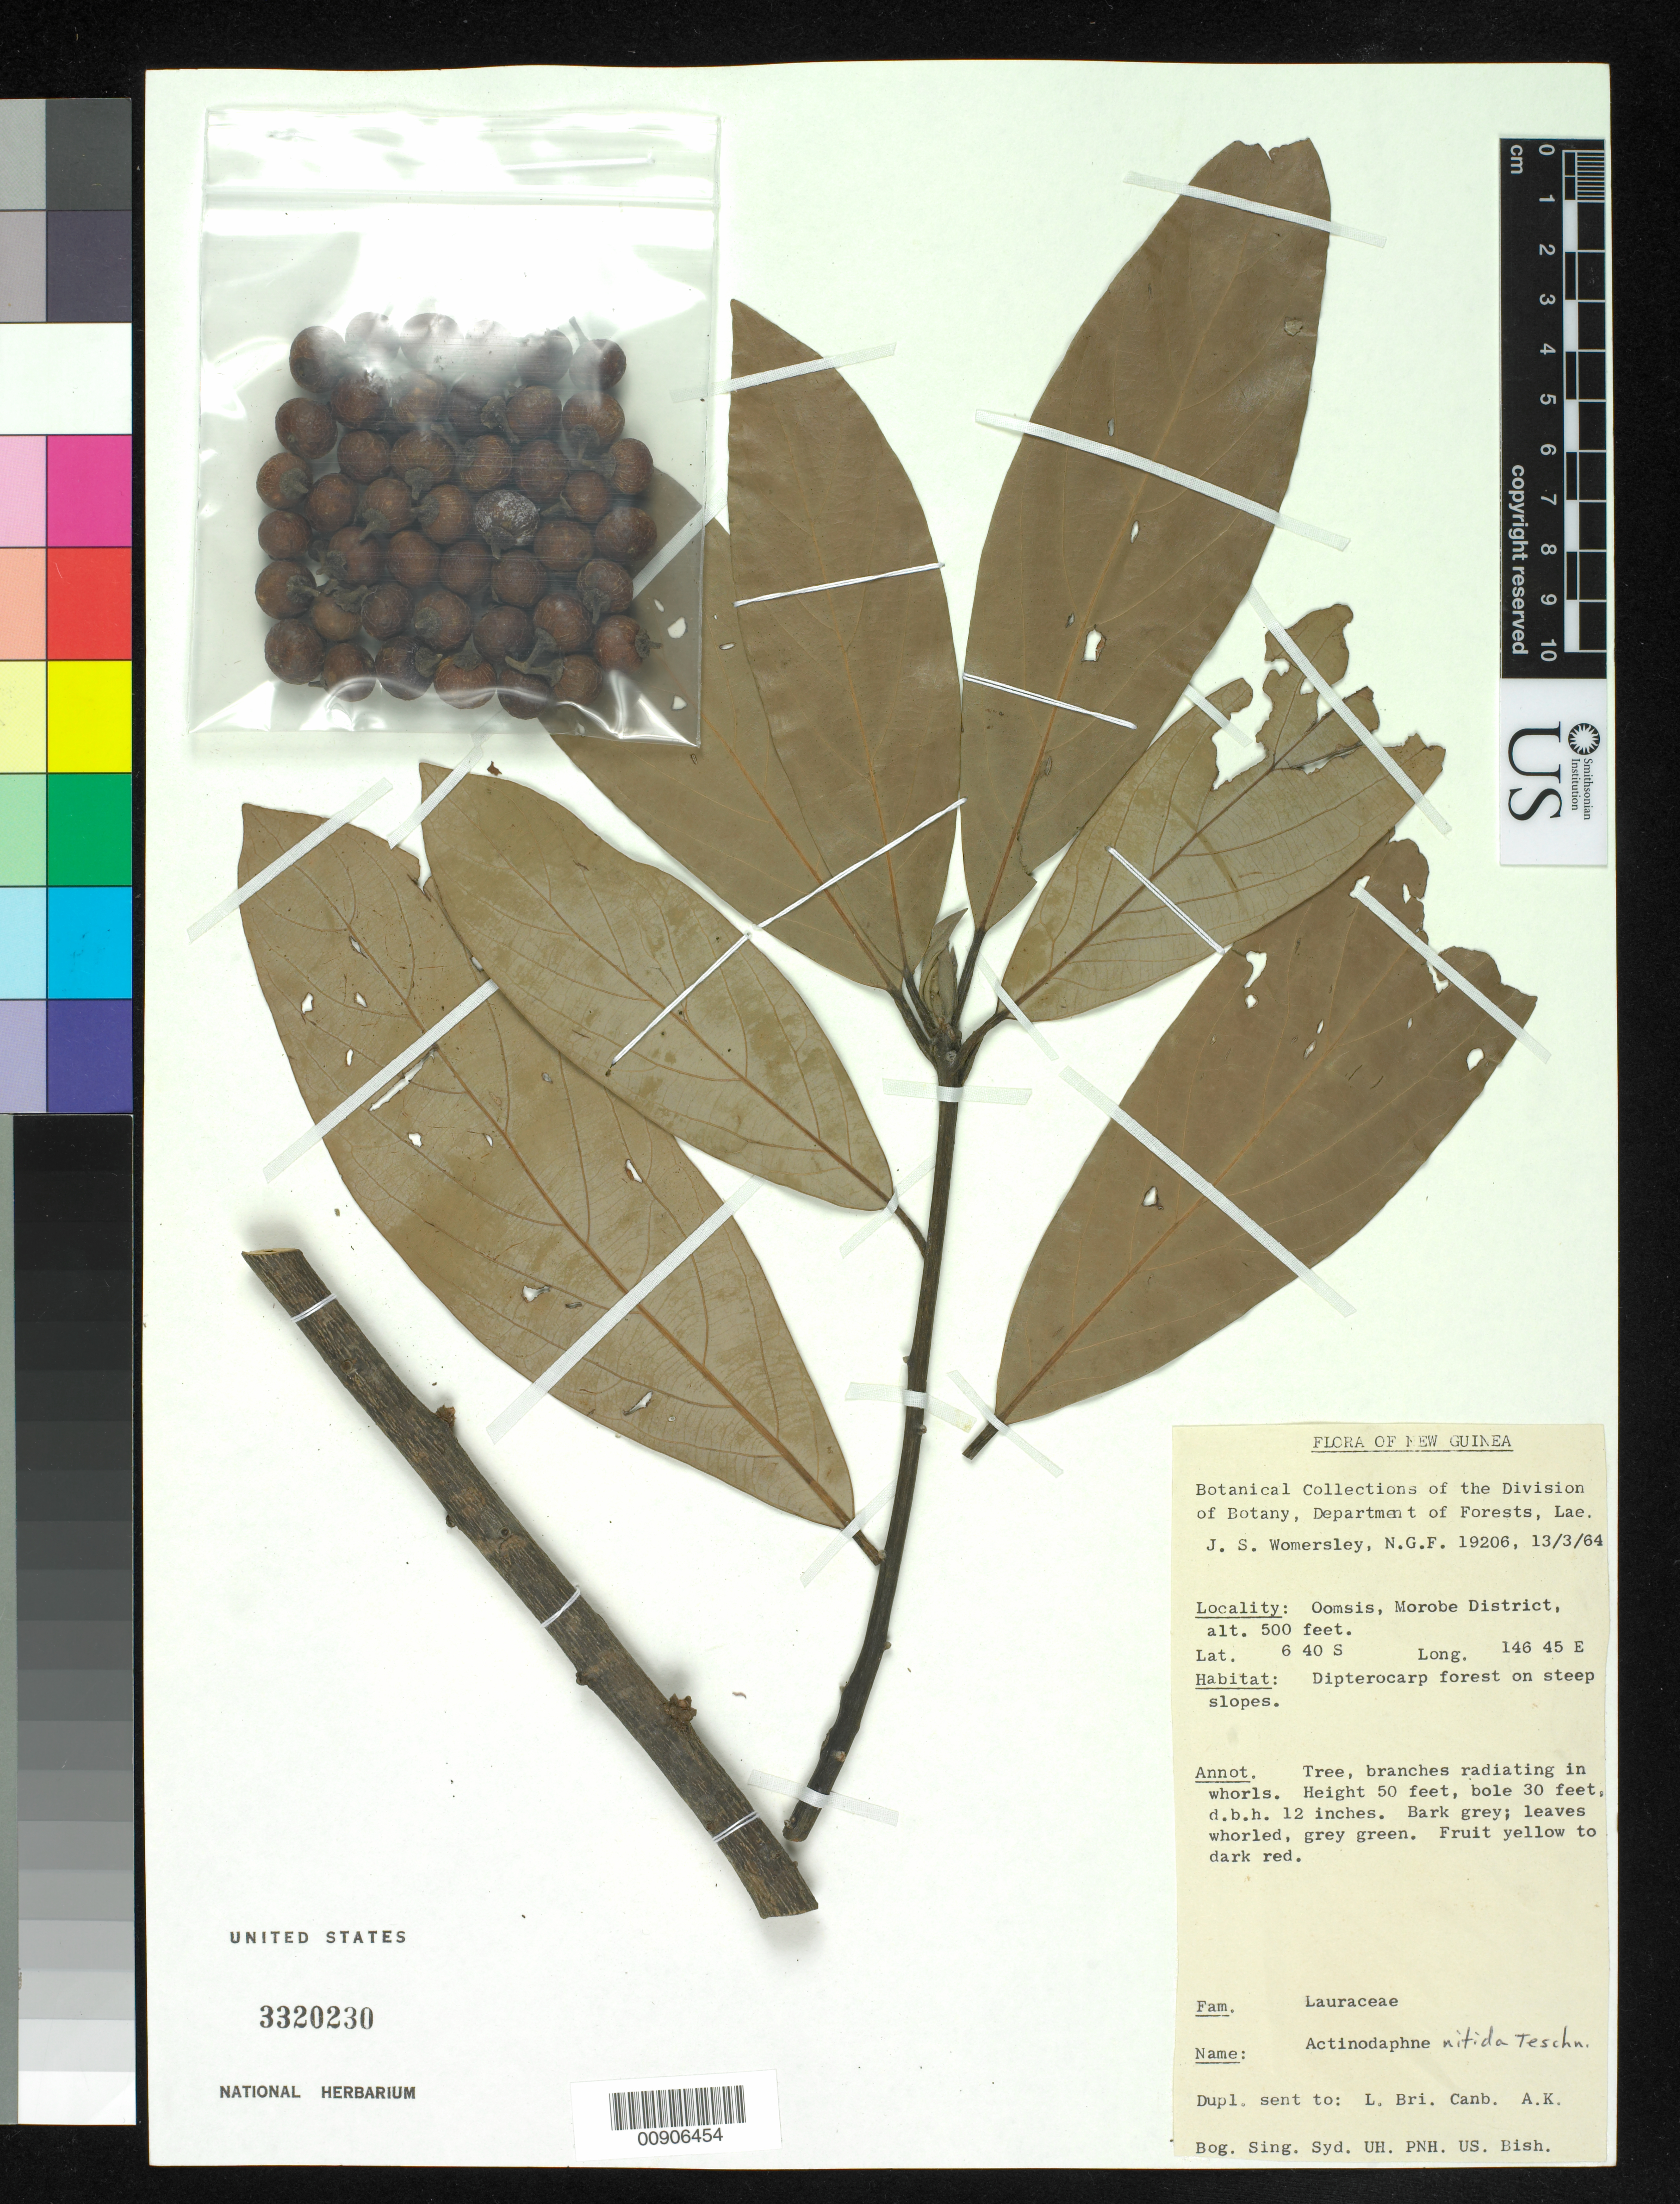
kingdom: Plantae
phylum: Tracheophyta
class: Magnoliopsida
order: Laurales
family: Lauraceae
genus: Actinodaphne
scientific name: Actinodaphne nitida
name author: Teschner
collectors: J. S. Womersley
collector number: NGF 19206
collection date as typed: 13 Mar 1964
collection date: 1964-03-13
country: Papua New Guinea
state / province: Morobe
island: New Guinea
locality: Oomis, Morobe District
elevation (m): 152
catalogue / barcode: US 3320230